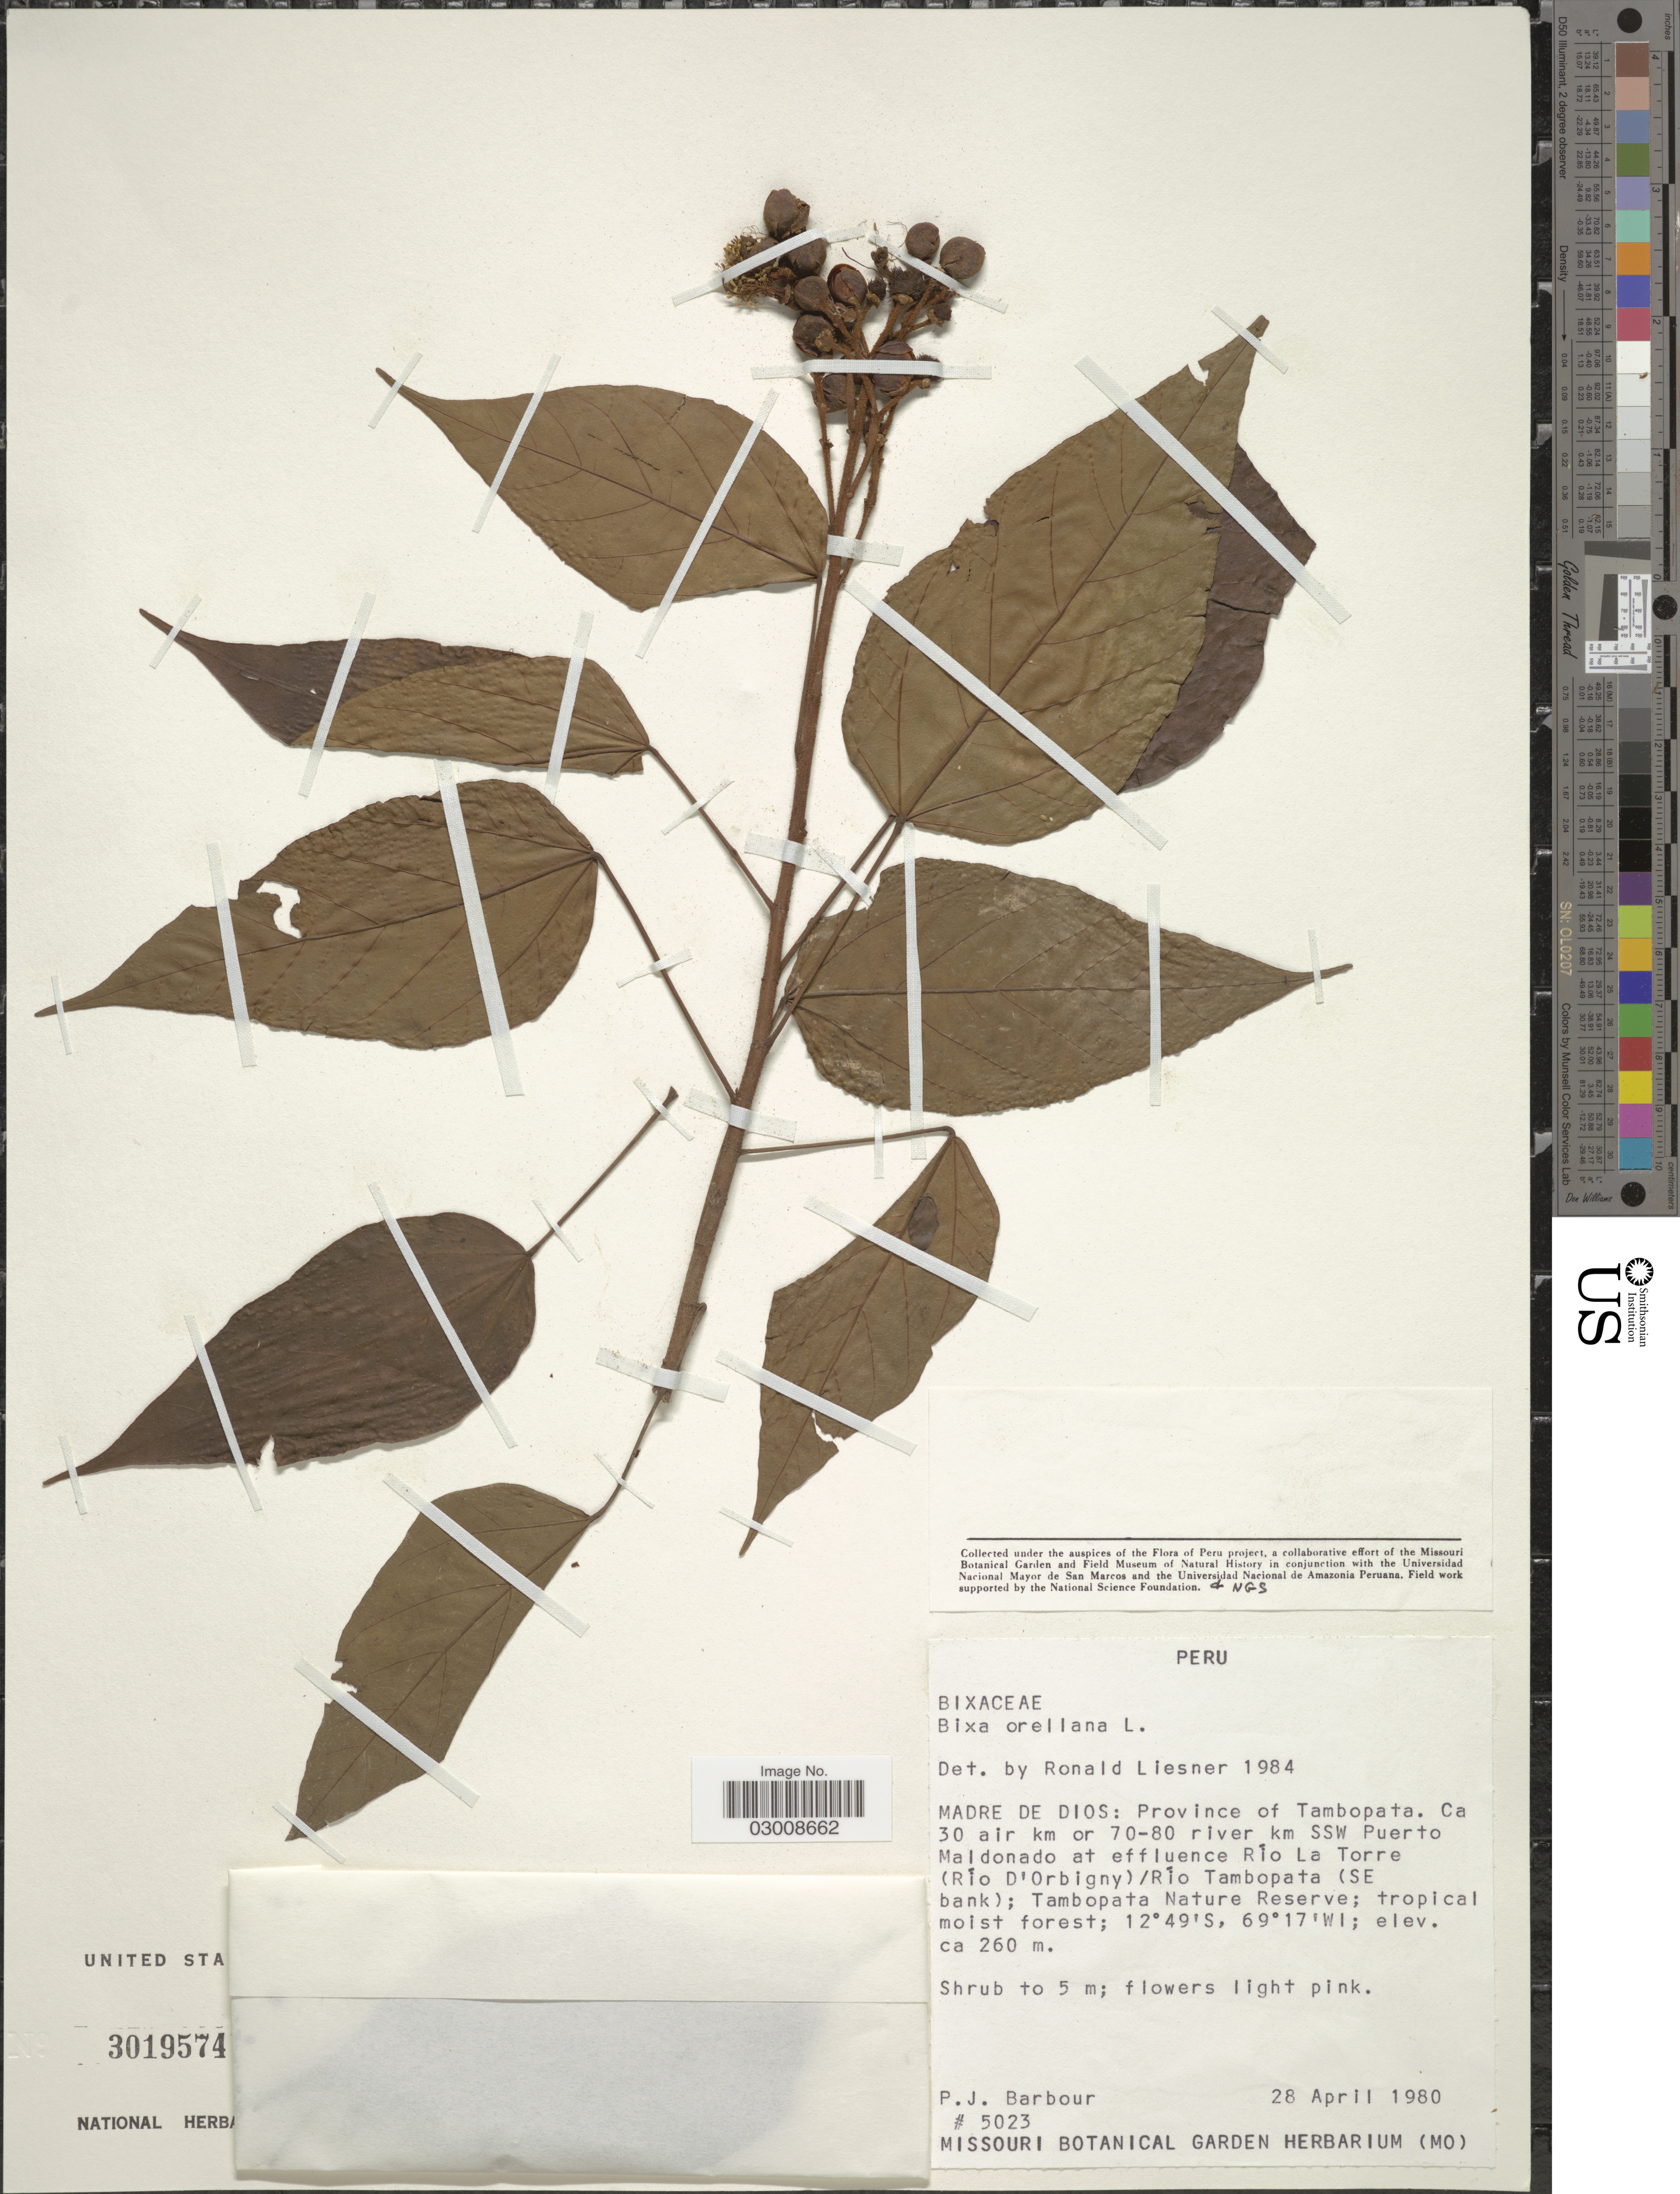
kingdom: Plantae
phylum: Tracheophyta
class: Magnoliopsida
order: Malvales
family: Bixaceae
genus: Bixa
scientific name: Bixa orellana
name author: L.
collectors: P. Barbour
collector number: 5023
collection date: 1980-04-28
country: Peru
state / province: Madre de Dios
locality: Madre De Dios: Province of Tambopata. Ca 30 air km or 70-80 river km SSW Puerto Maldonado at effluence Rio La Torre (Rio D'Orbigny)/Río Tambopata (SE bank); Tambopata Nature Reserve.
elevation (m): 260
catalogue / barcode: US 3019574